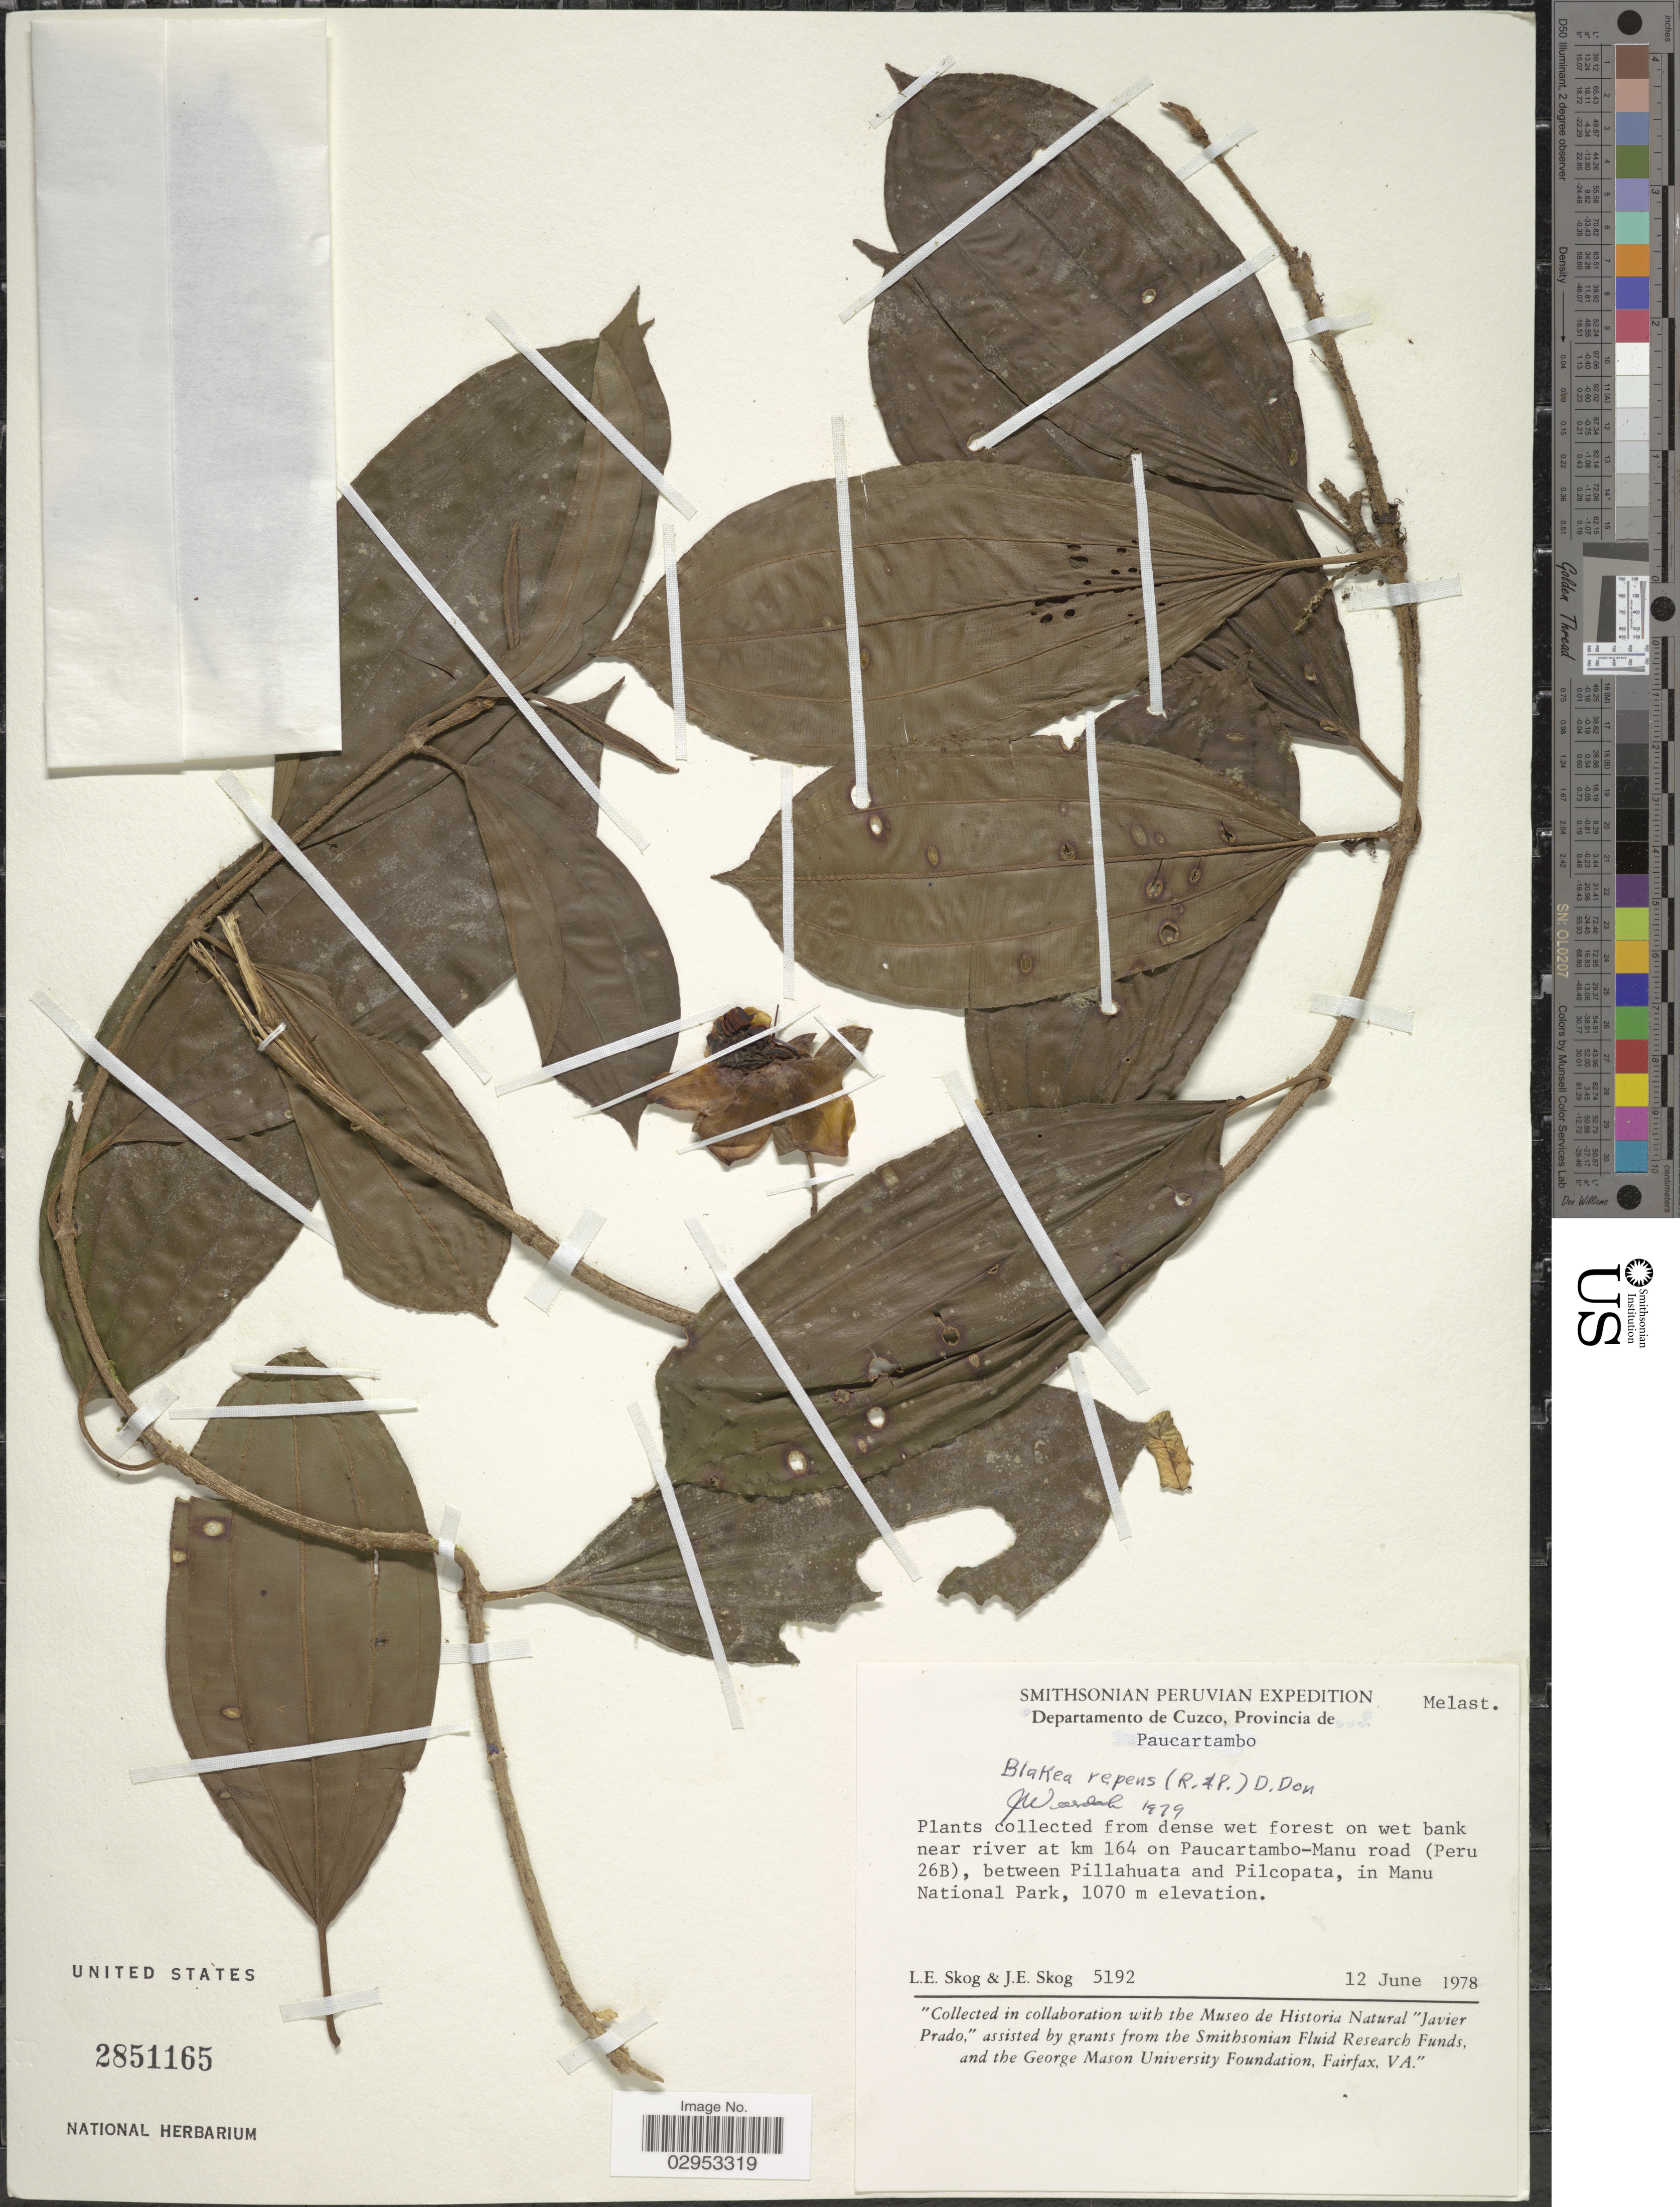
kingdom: Plantae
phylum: Tracheophyta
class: Magnoliopsida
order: Myrtales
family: Melastomataceae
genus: Blakea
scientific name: Blakea repens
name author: (Ruiz & Pav.) D. Don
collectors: L. E. Skog & J. E. Skog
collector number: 5192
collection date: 1978-06-12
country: Peru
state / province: Cusco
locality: Departamento de Cuzco, Provincia de Paucartambo. Near river at km 164 on Paucartambo-Manu road (Peru 26B), between Pillahuata and Pilcopata, in Manu National Park.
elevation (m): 1070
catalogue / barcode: US 2851165